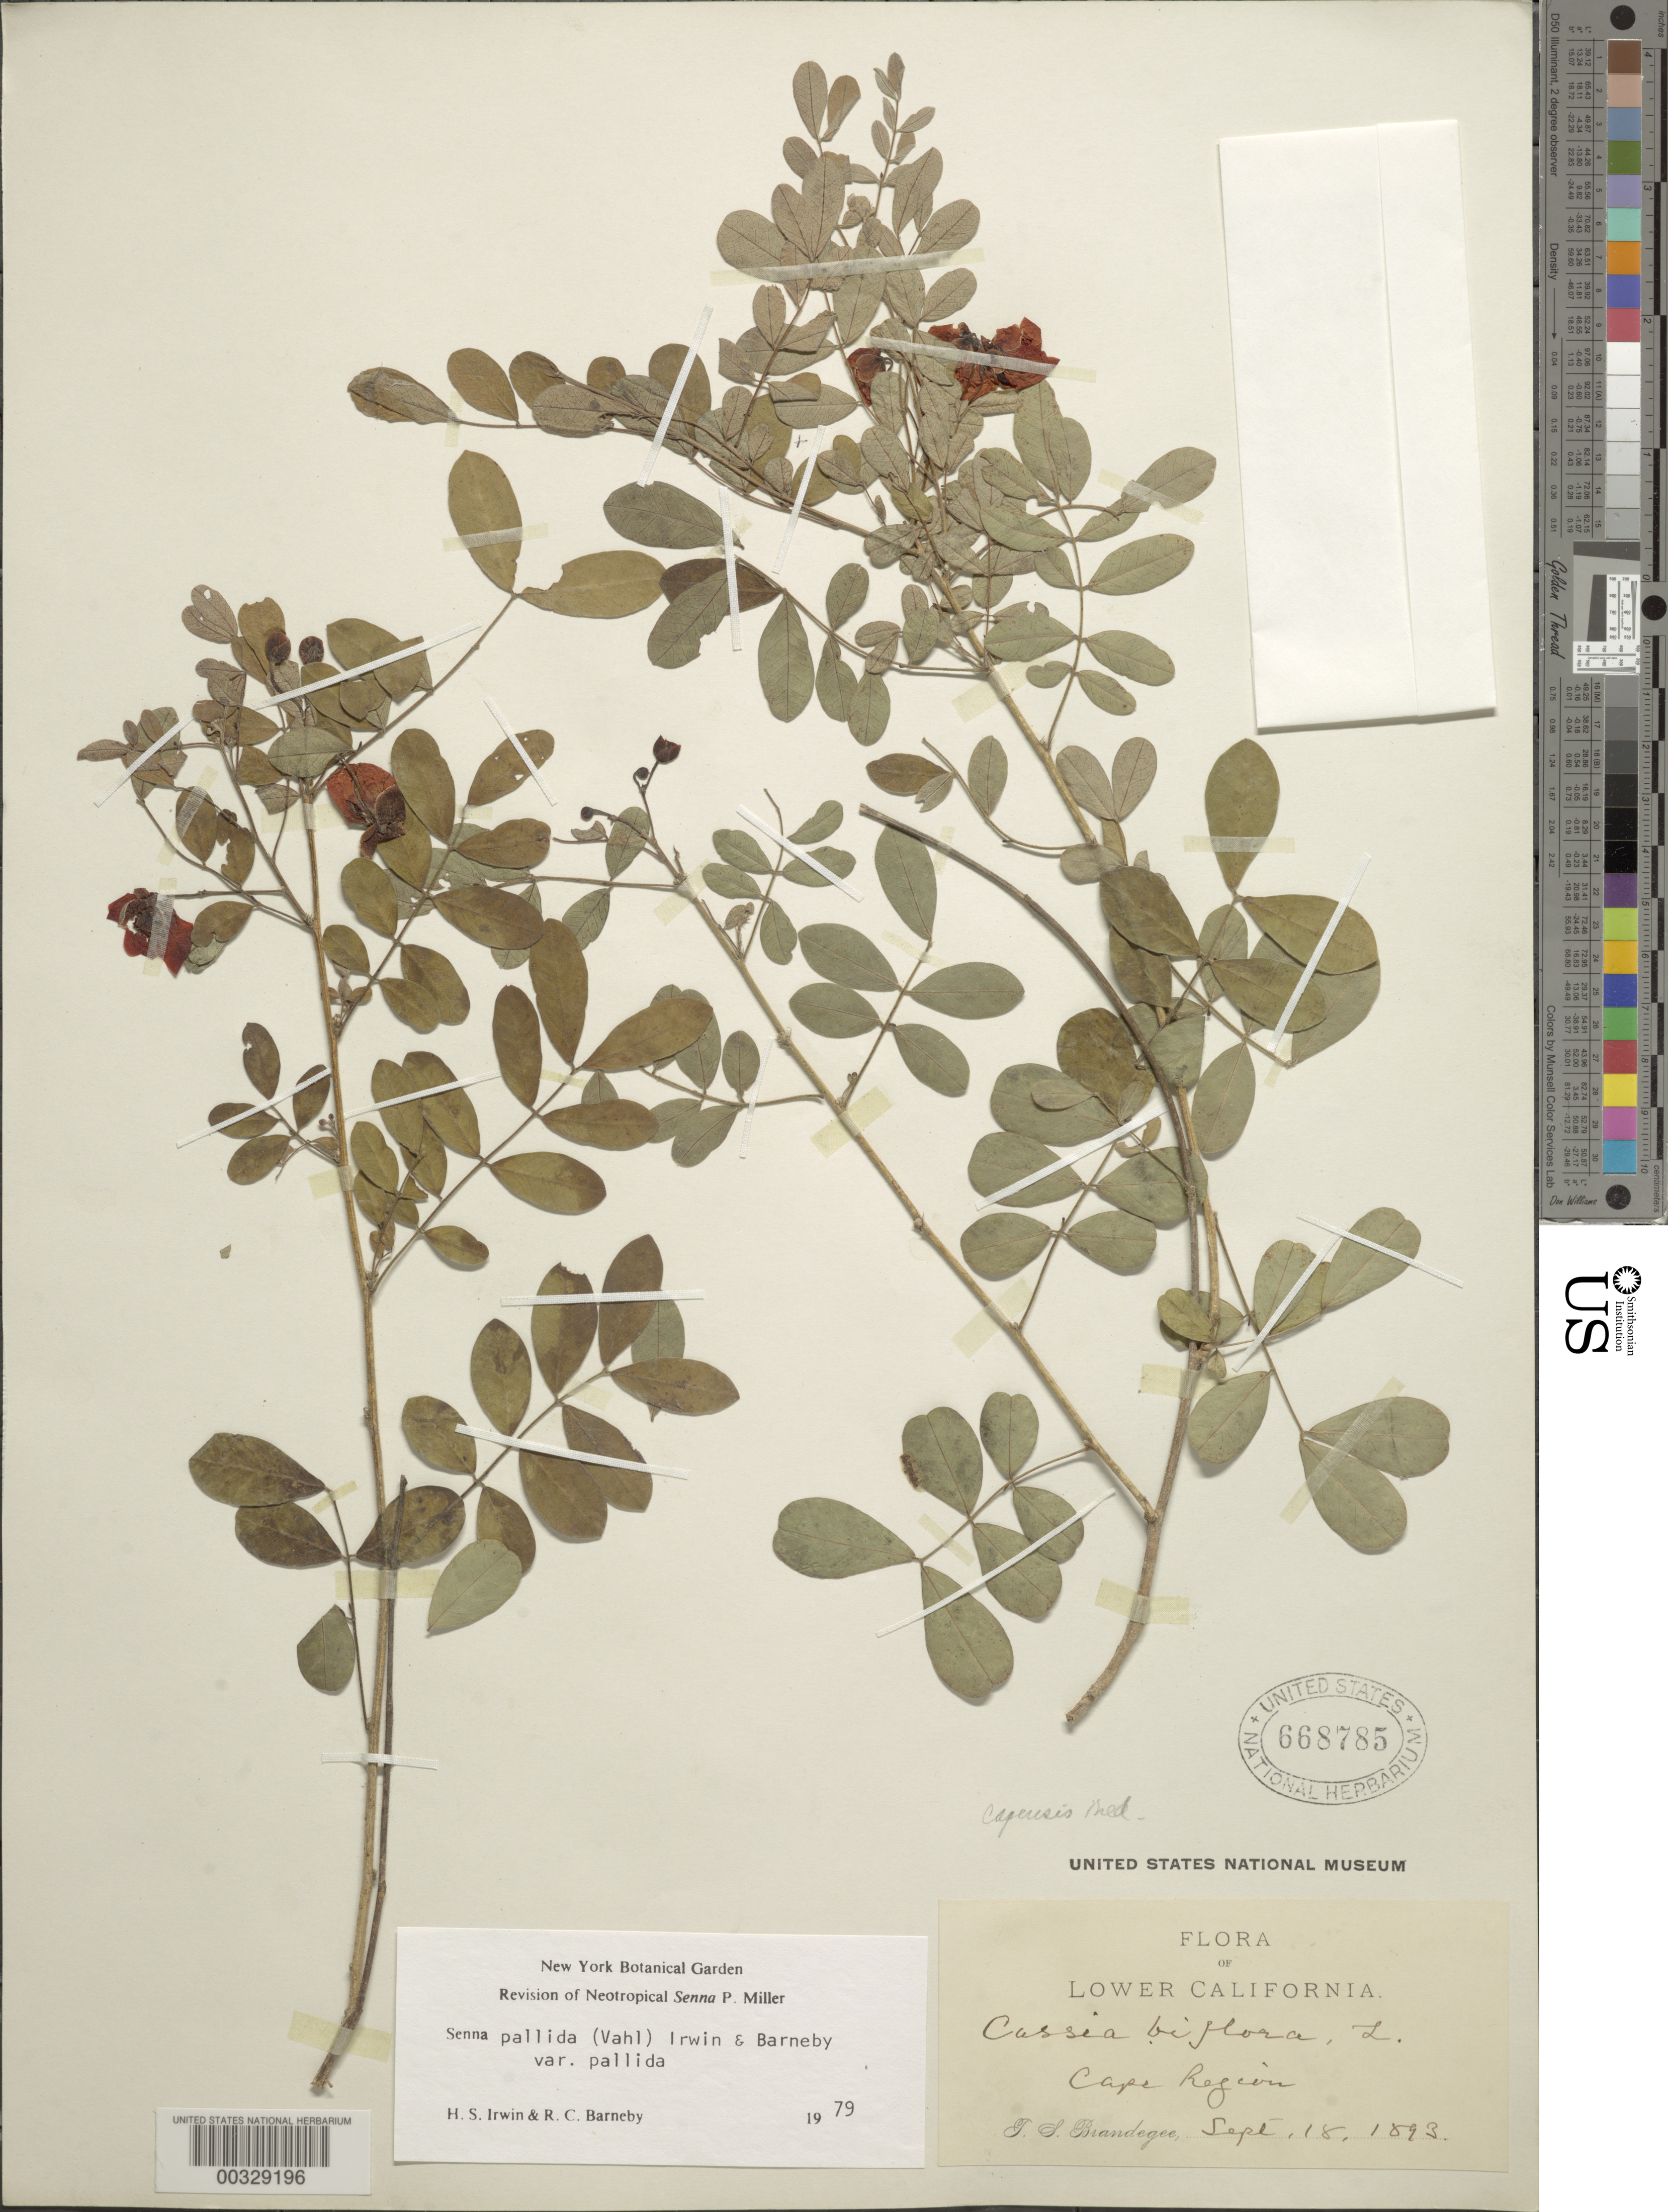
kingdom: Plantae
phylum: Tracheophyta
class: Magnoliopsida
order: Fabales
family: Fabaceae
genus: Senna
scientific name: Senna pallida var. pallida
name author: (Vahl) H.S. Irwin & Barneby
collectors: T. S. Brandegee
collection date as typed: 18 Sep 1893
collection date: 1893-09-18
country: Mexico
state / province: Baja California Sur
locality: Cape region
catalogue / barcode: US 668785